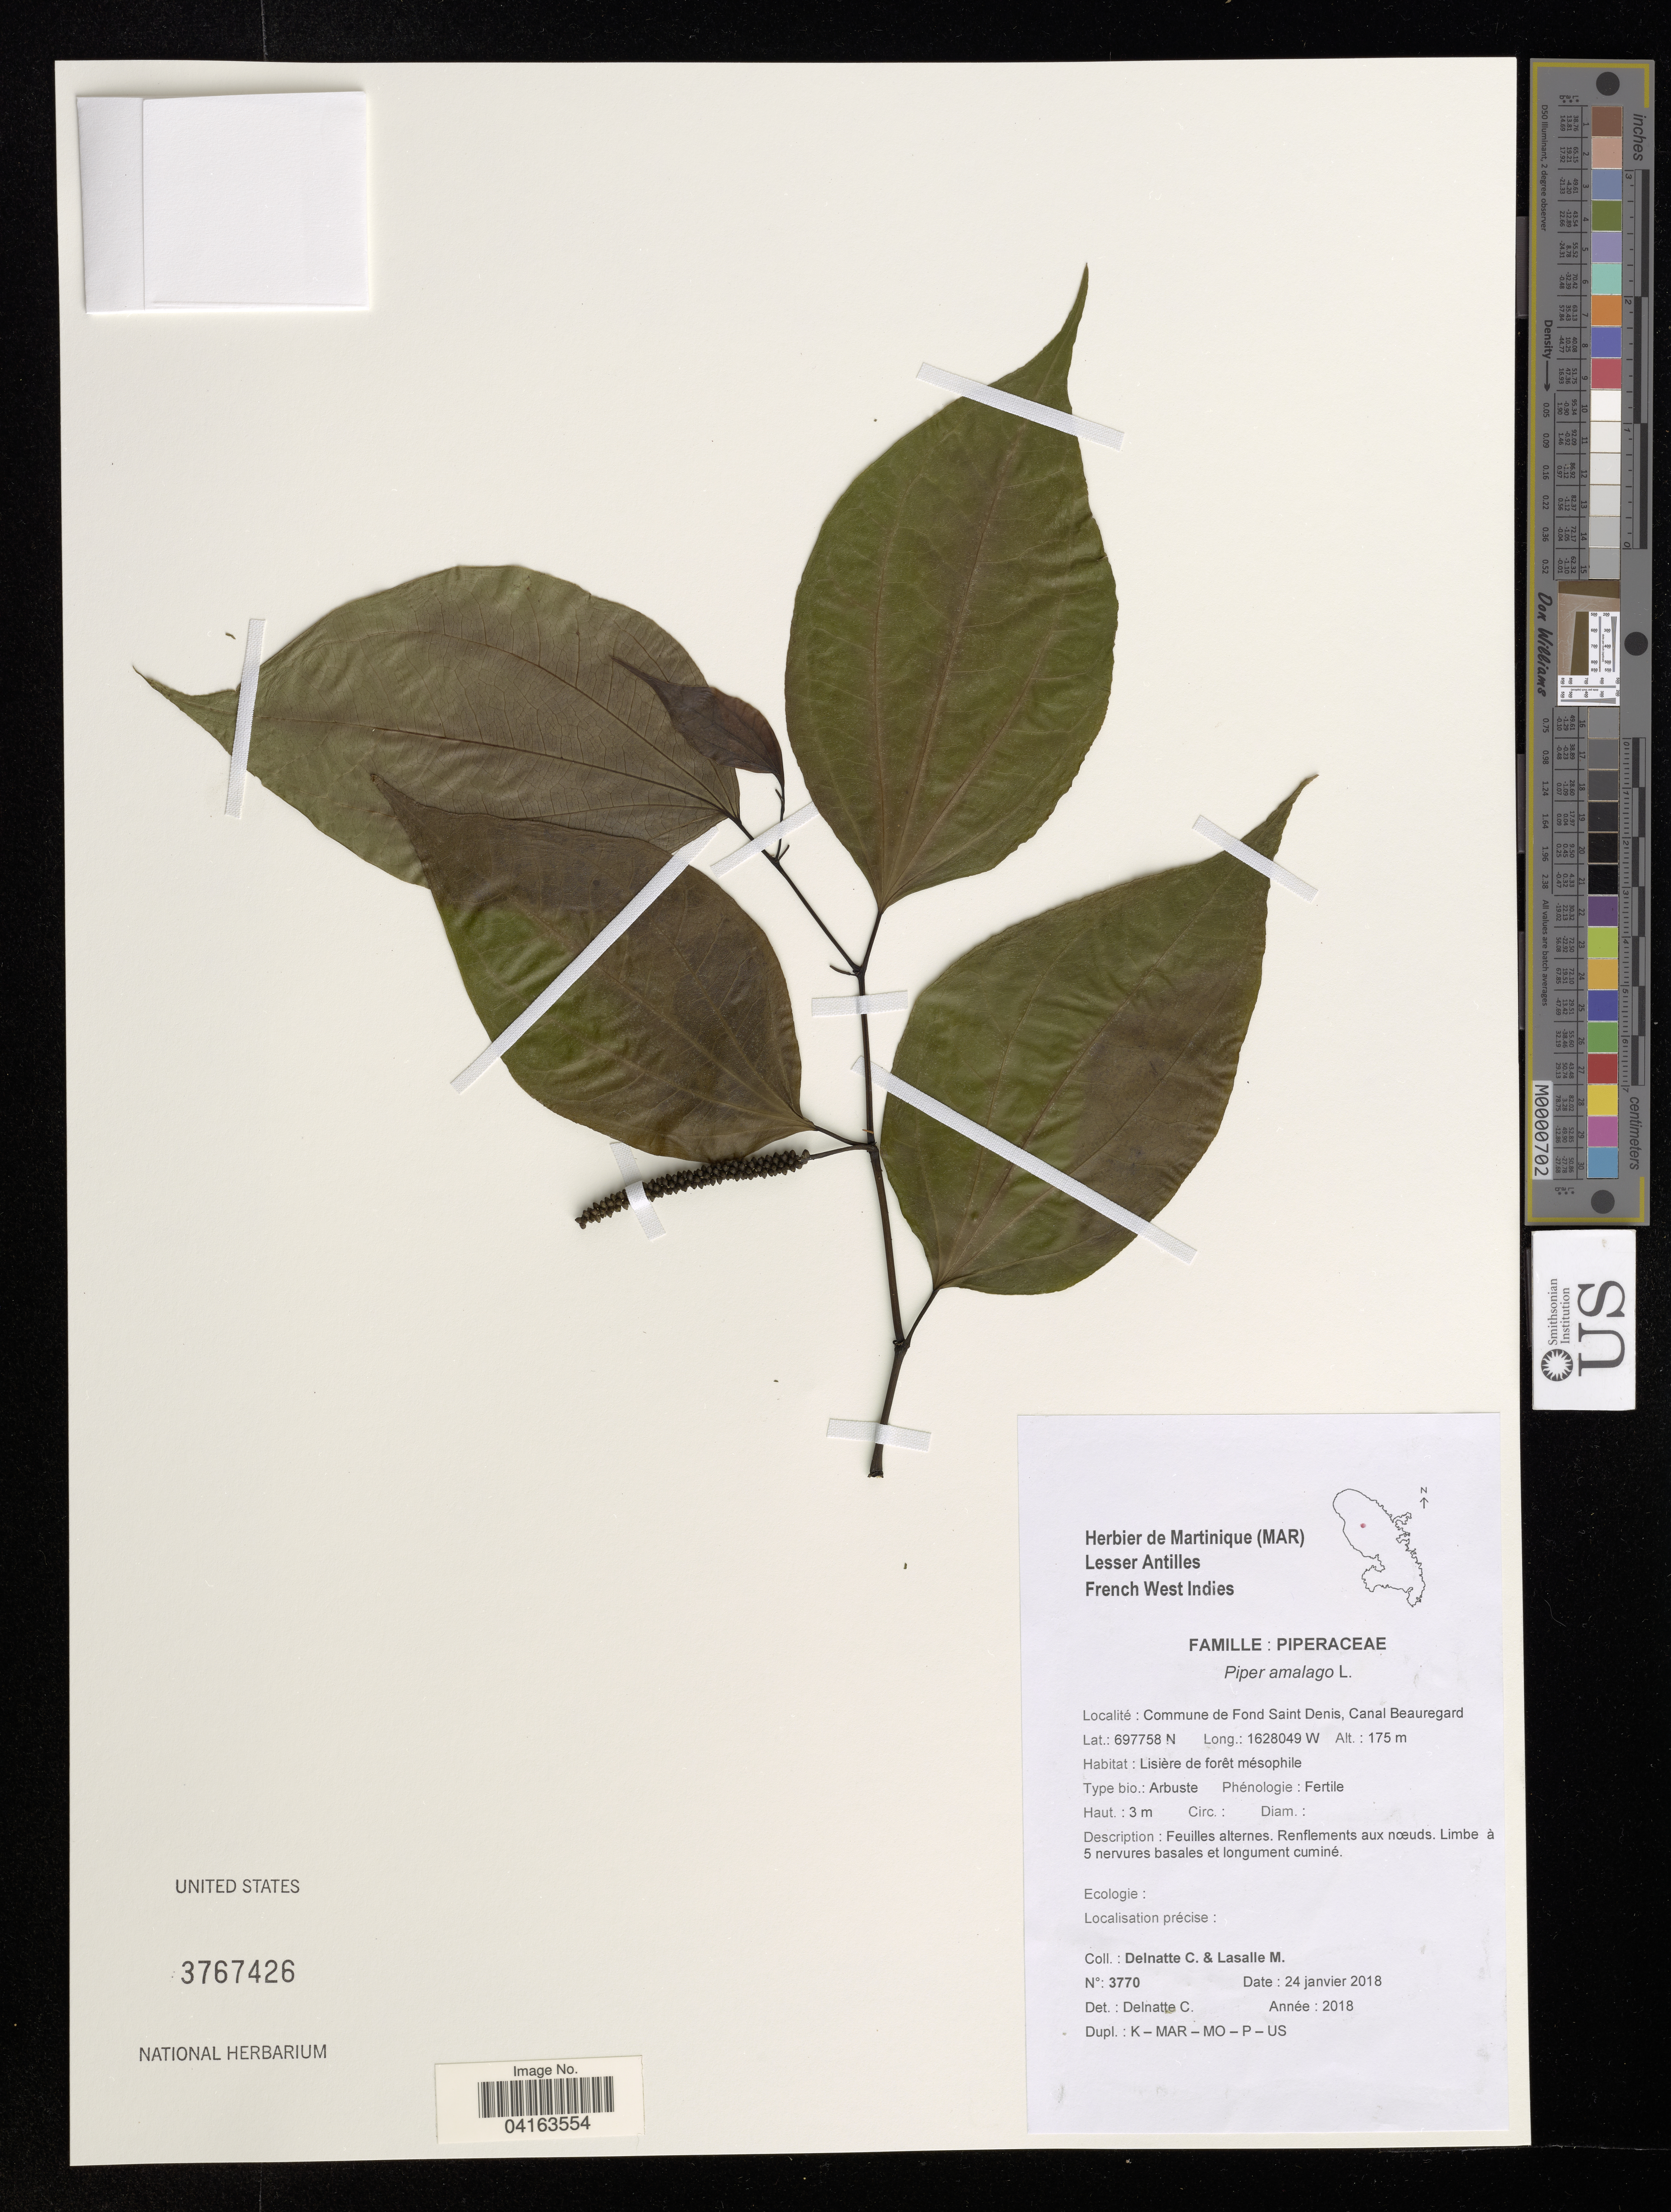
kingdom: Plantae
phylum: Tracheophyta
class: Magnoliopsida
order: Piperales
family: Piperaceae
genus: Piper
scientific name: Piper amalago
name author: L.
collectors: C. Delnatte & M. Lasalle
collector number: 3770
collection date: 2018-01-24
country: Martinique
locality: Commune de Fond Saint Denis, Canal Beauregard. Lisière de forêt mésophile.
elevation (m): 175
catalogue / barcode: US 3767426